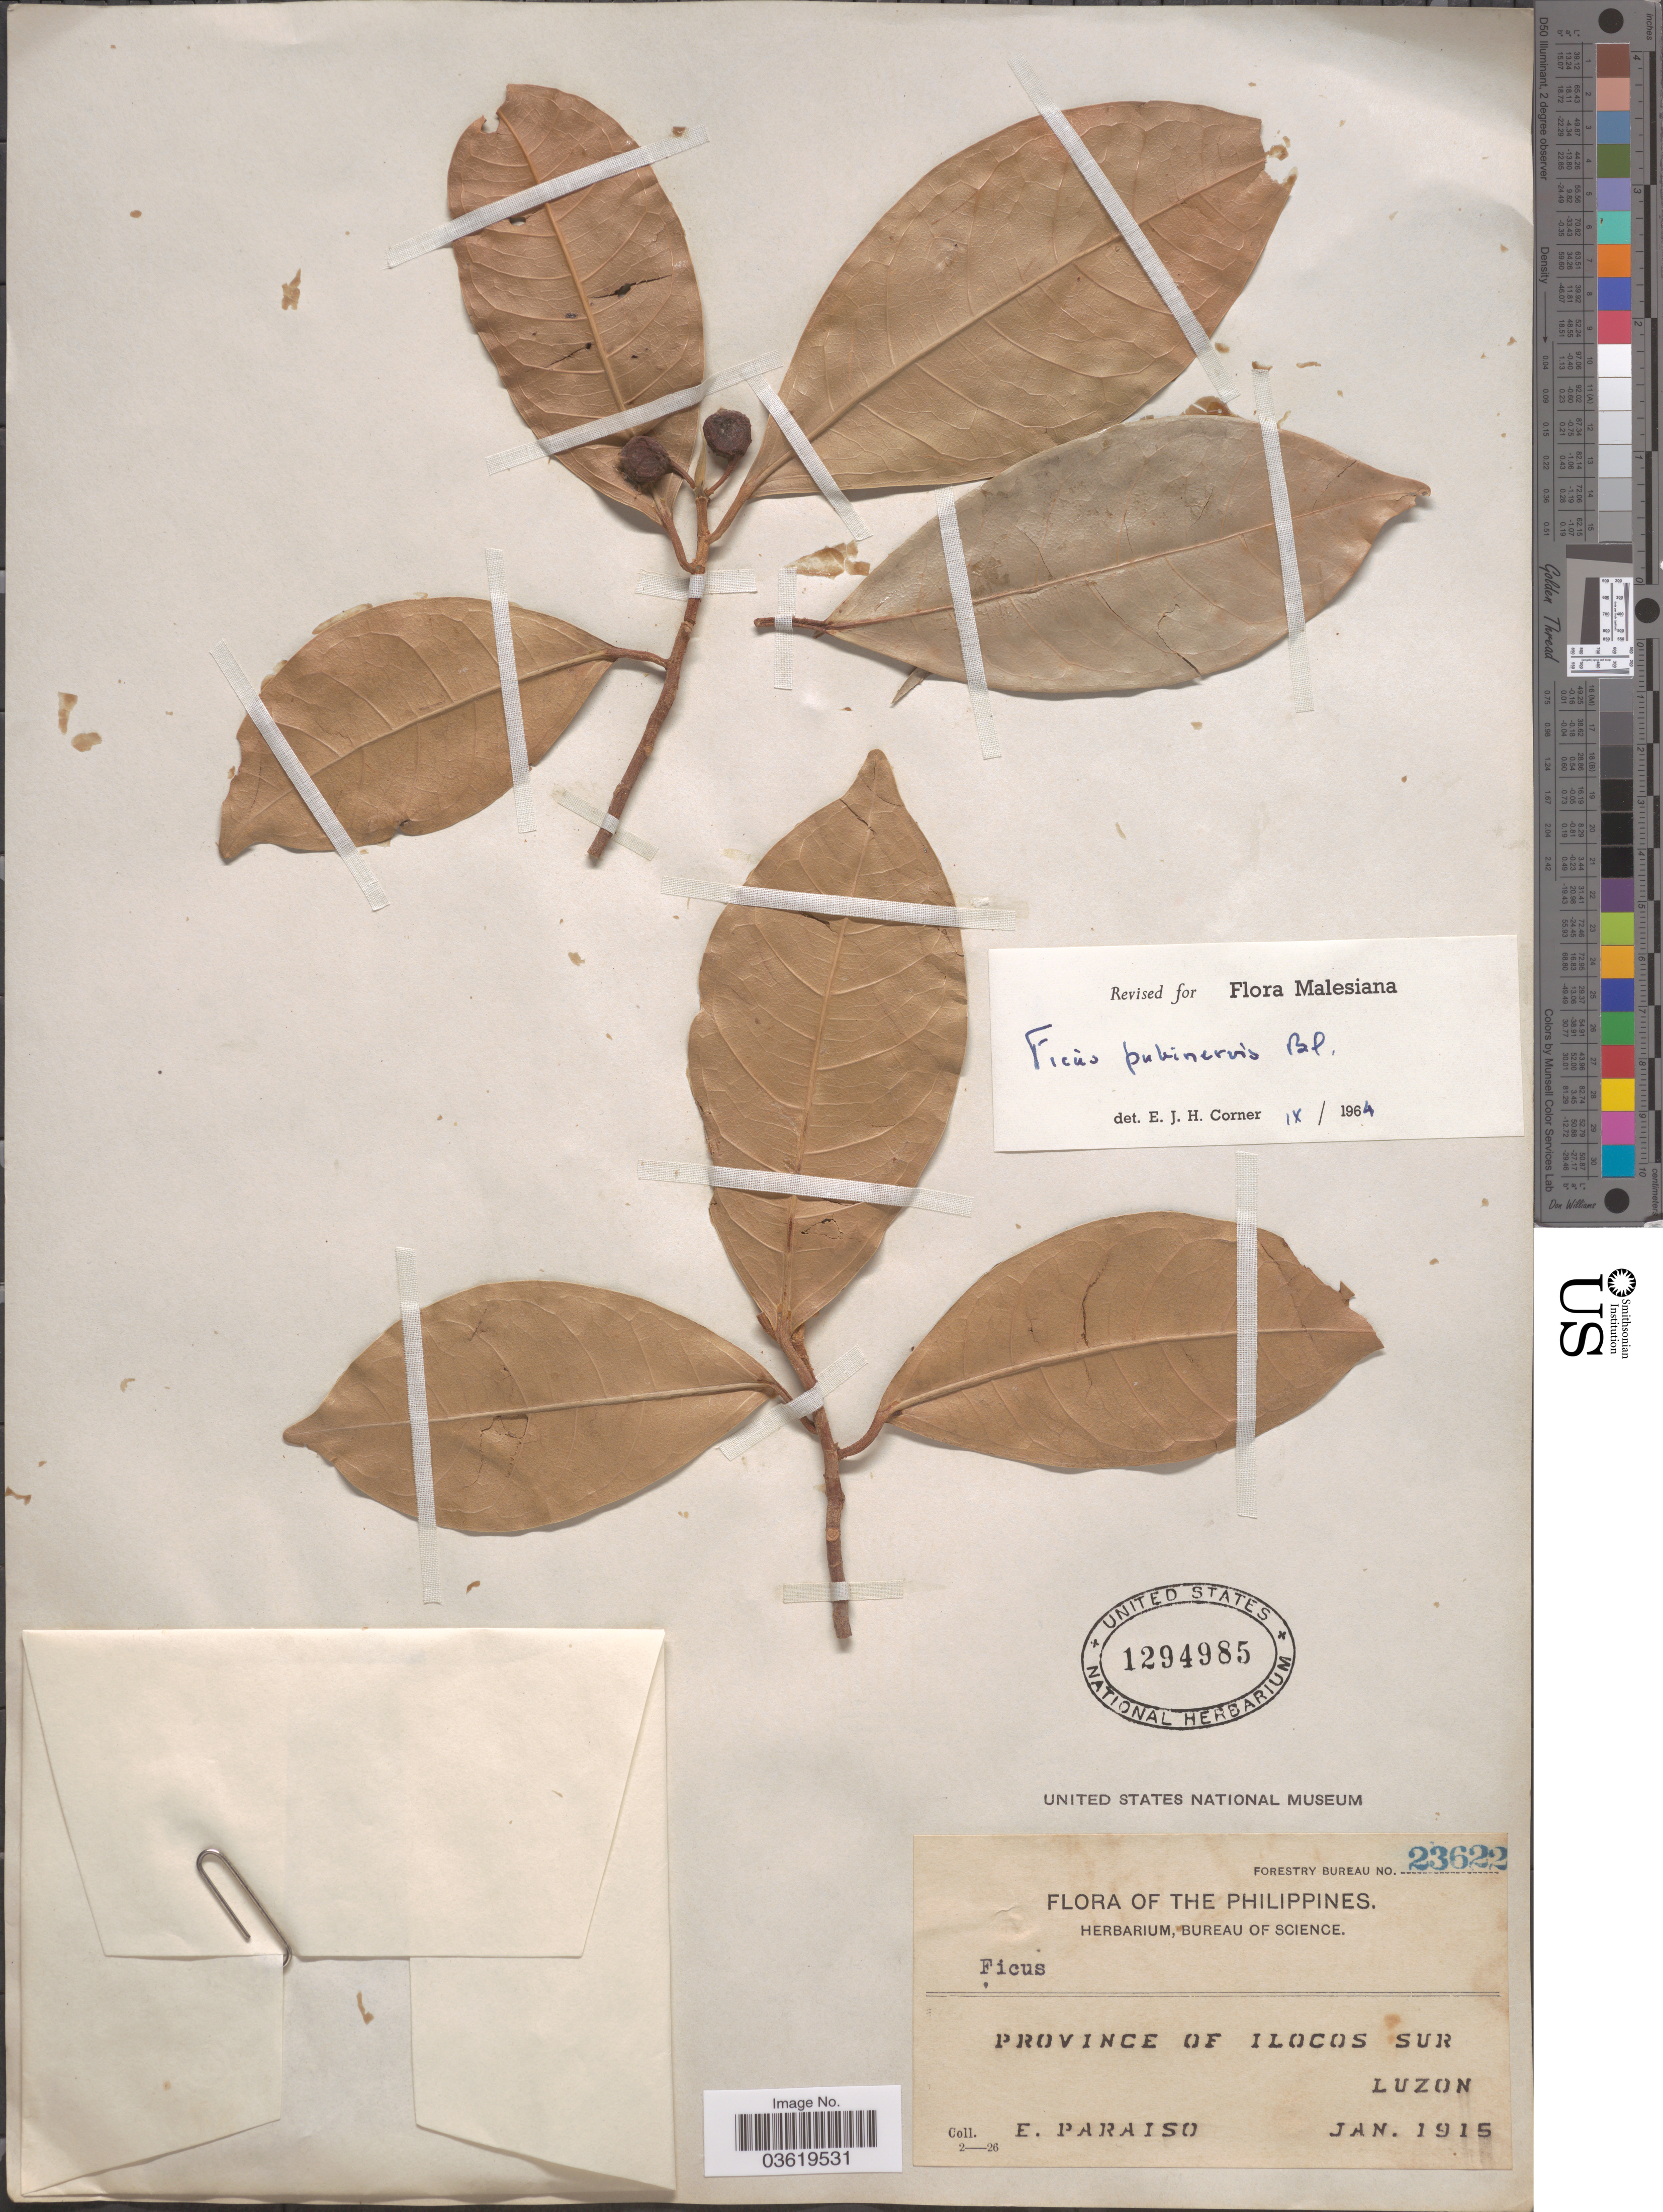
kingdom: Plantae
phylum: Tracheophyta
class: Magnoliopsida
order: Rosales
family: Moraceae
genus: Ficus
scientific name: Ficus pubinervis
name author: Blume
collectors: E. Paraiso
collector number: Forestry Bureau 23622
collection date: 1915-01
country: Philippines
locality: Province of Ilocos Sur. Luzon.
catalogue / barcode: US 1294985